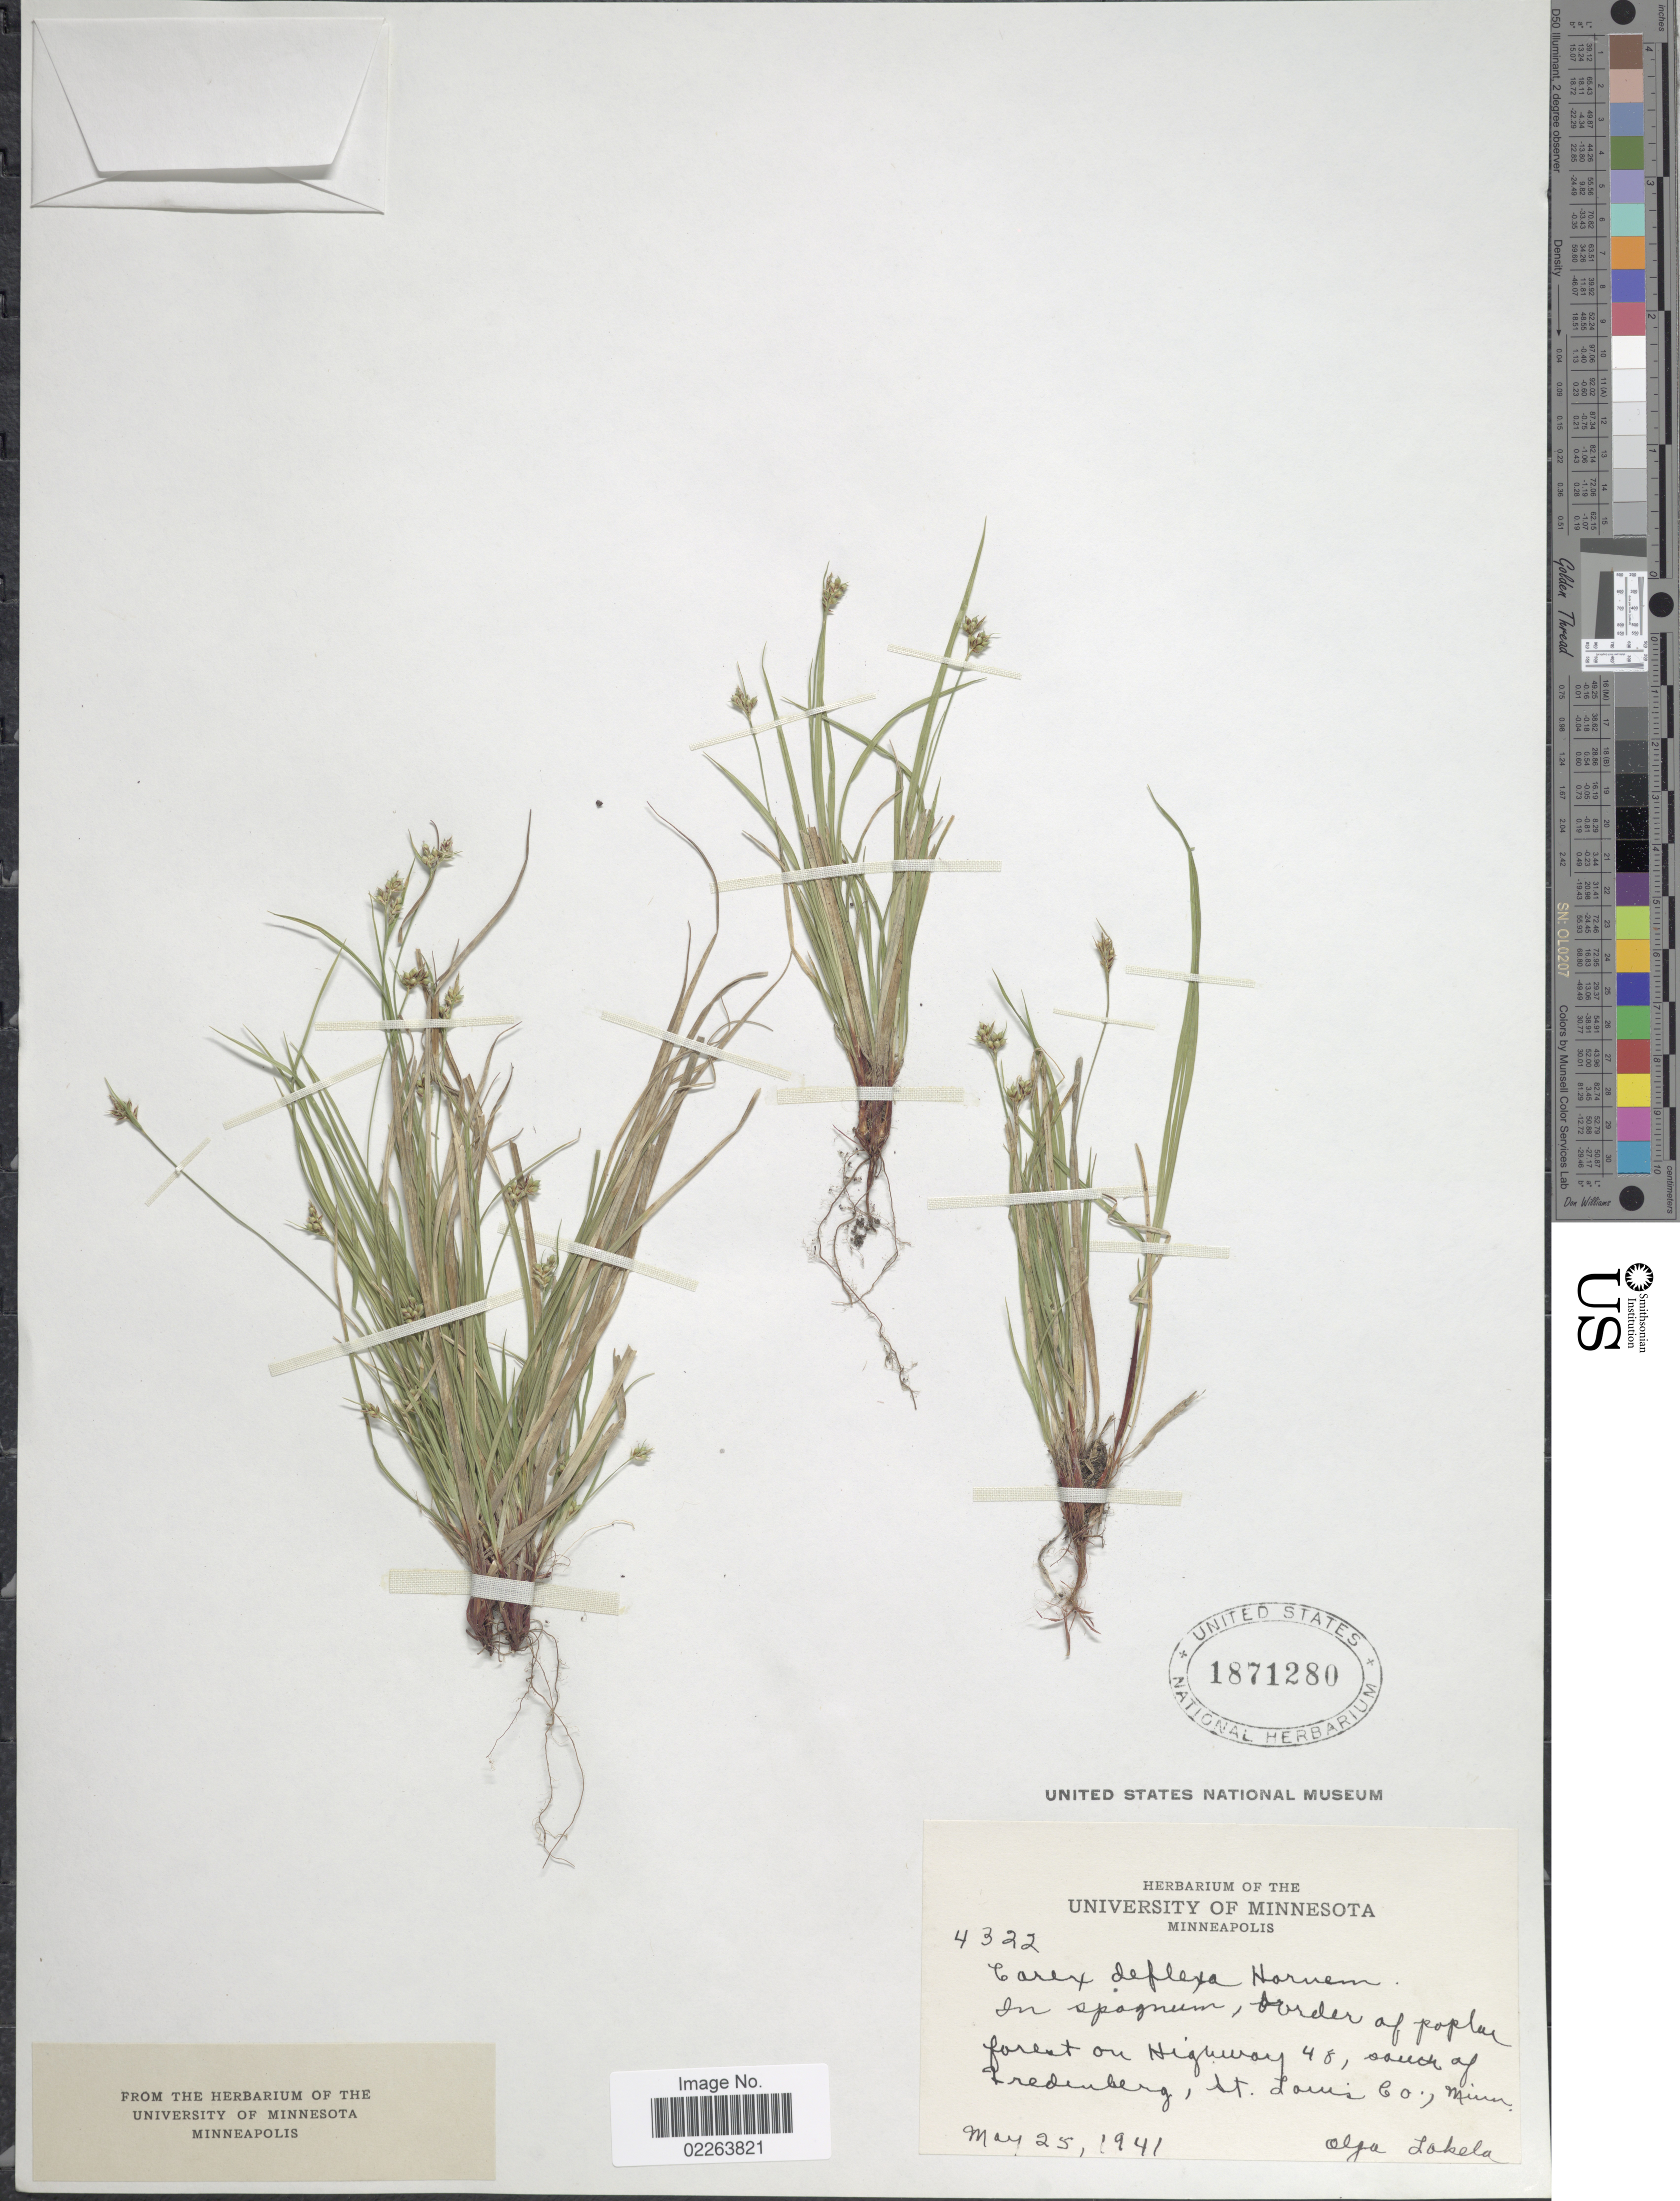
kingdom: Plantae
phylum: Tracheophyta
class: Liliopsida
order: Poales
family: Cyperaceae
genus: Carex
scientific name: Carex deflexa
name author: Hornem.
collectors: O. K. Lakela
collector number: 4322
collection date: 1941-05-25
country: United States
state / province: Minnesota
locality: Forest on Highway 48, south of Fredenberg, St. Louis Co.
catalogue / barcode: US 1871280